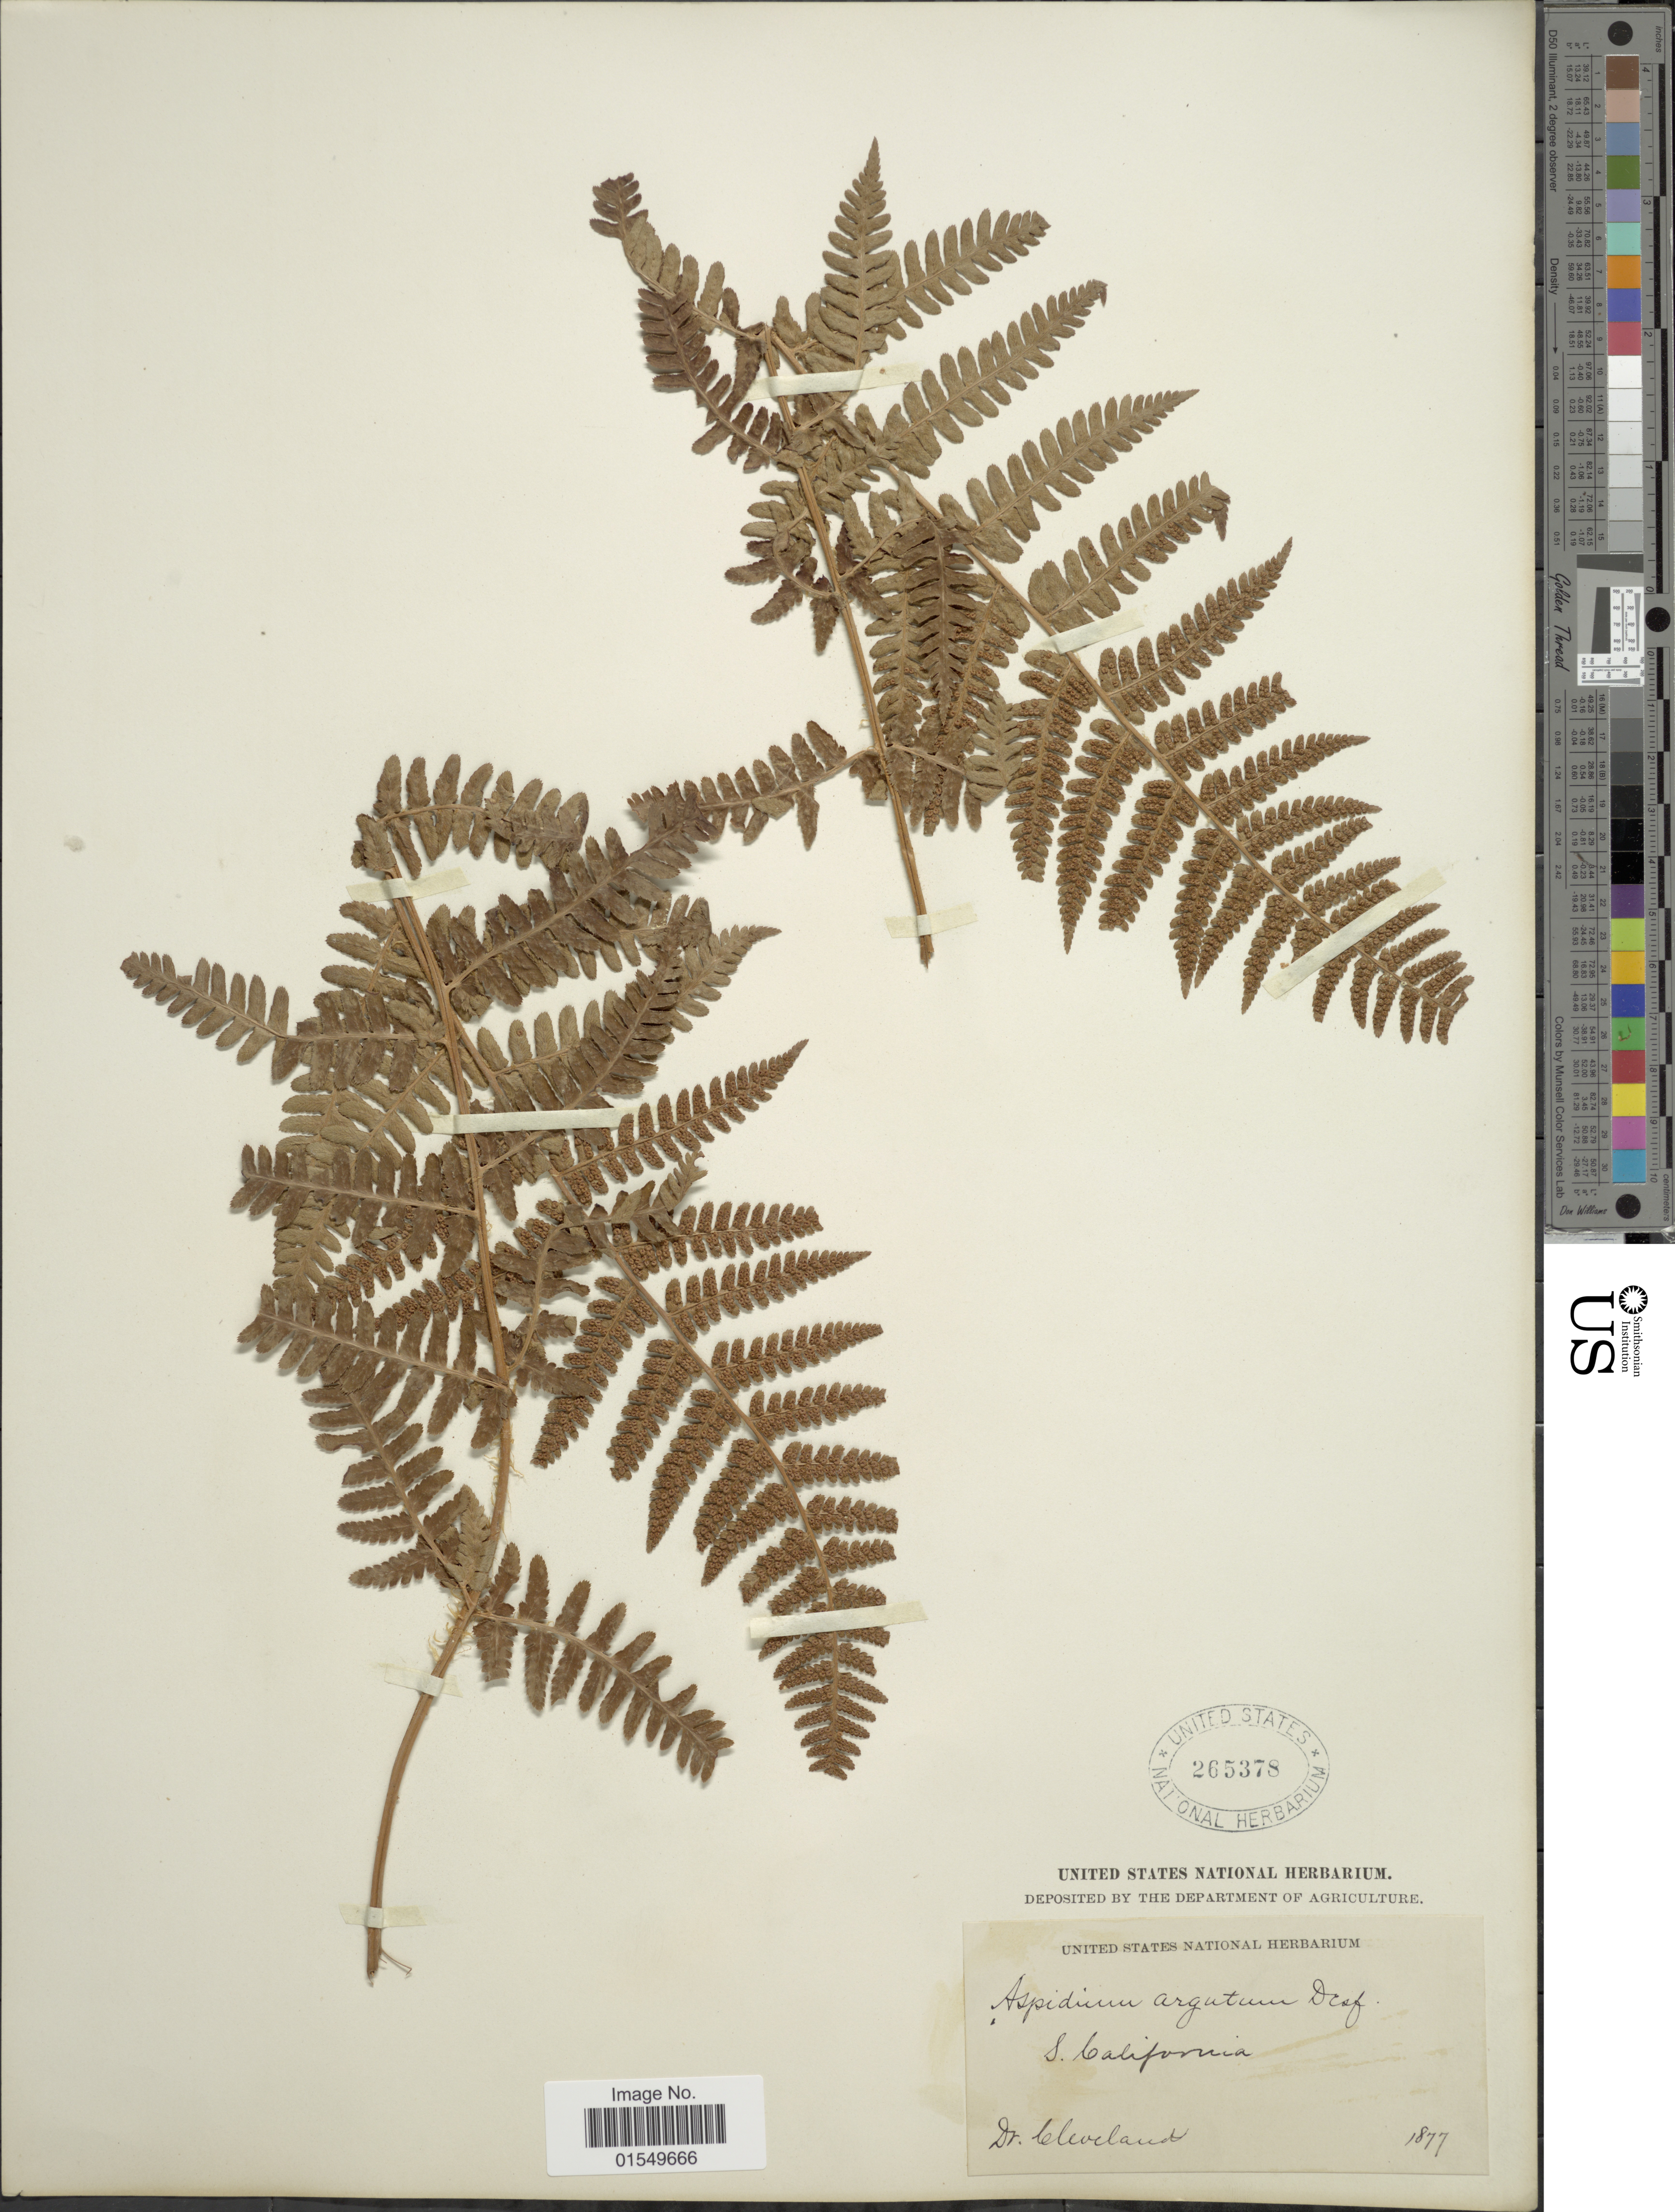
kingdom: Plantae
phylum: Tracheophyta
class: Polypodiopsida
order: Polypodiales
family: Dryopteridaceae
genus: Dryopteris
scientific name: Dryopteris arguta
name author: (Kaulf.) Maxon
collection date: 1877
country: United States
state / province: California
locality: S. California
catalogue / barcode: US 265378